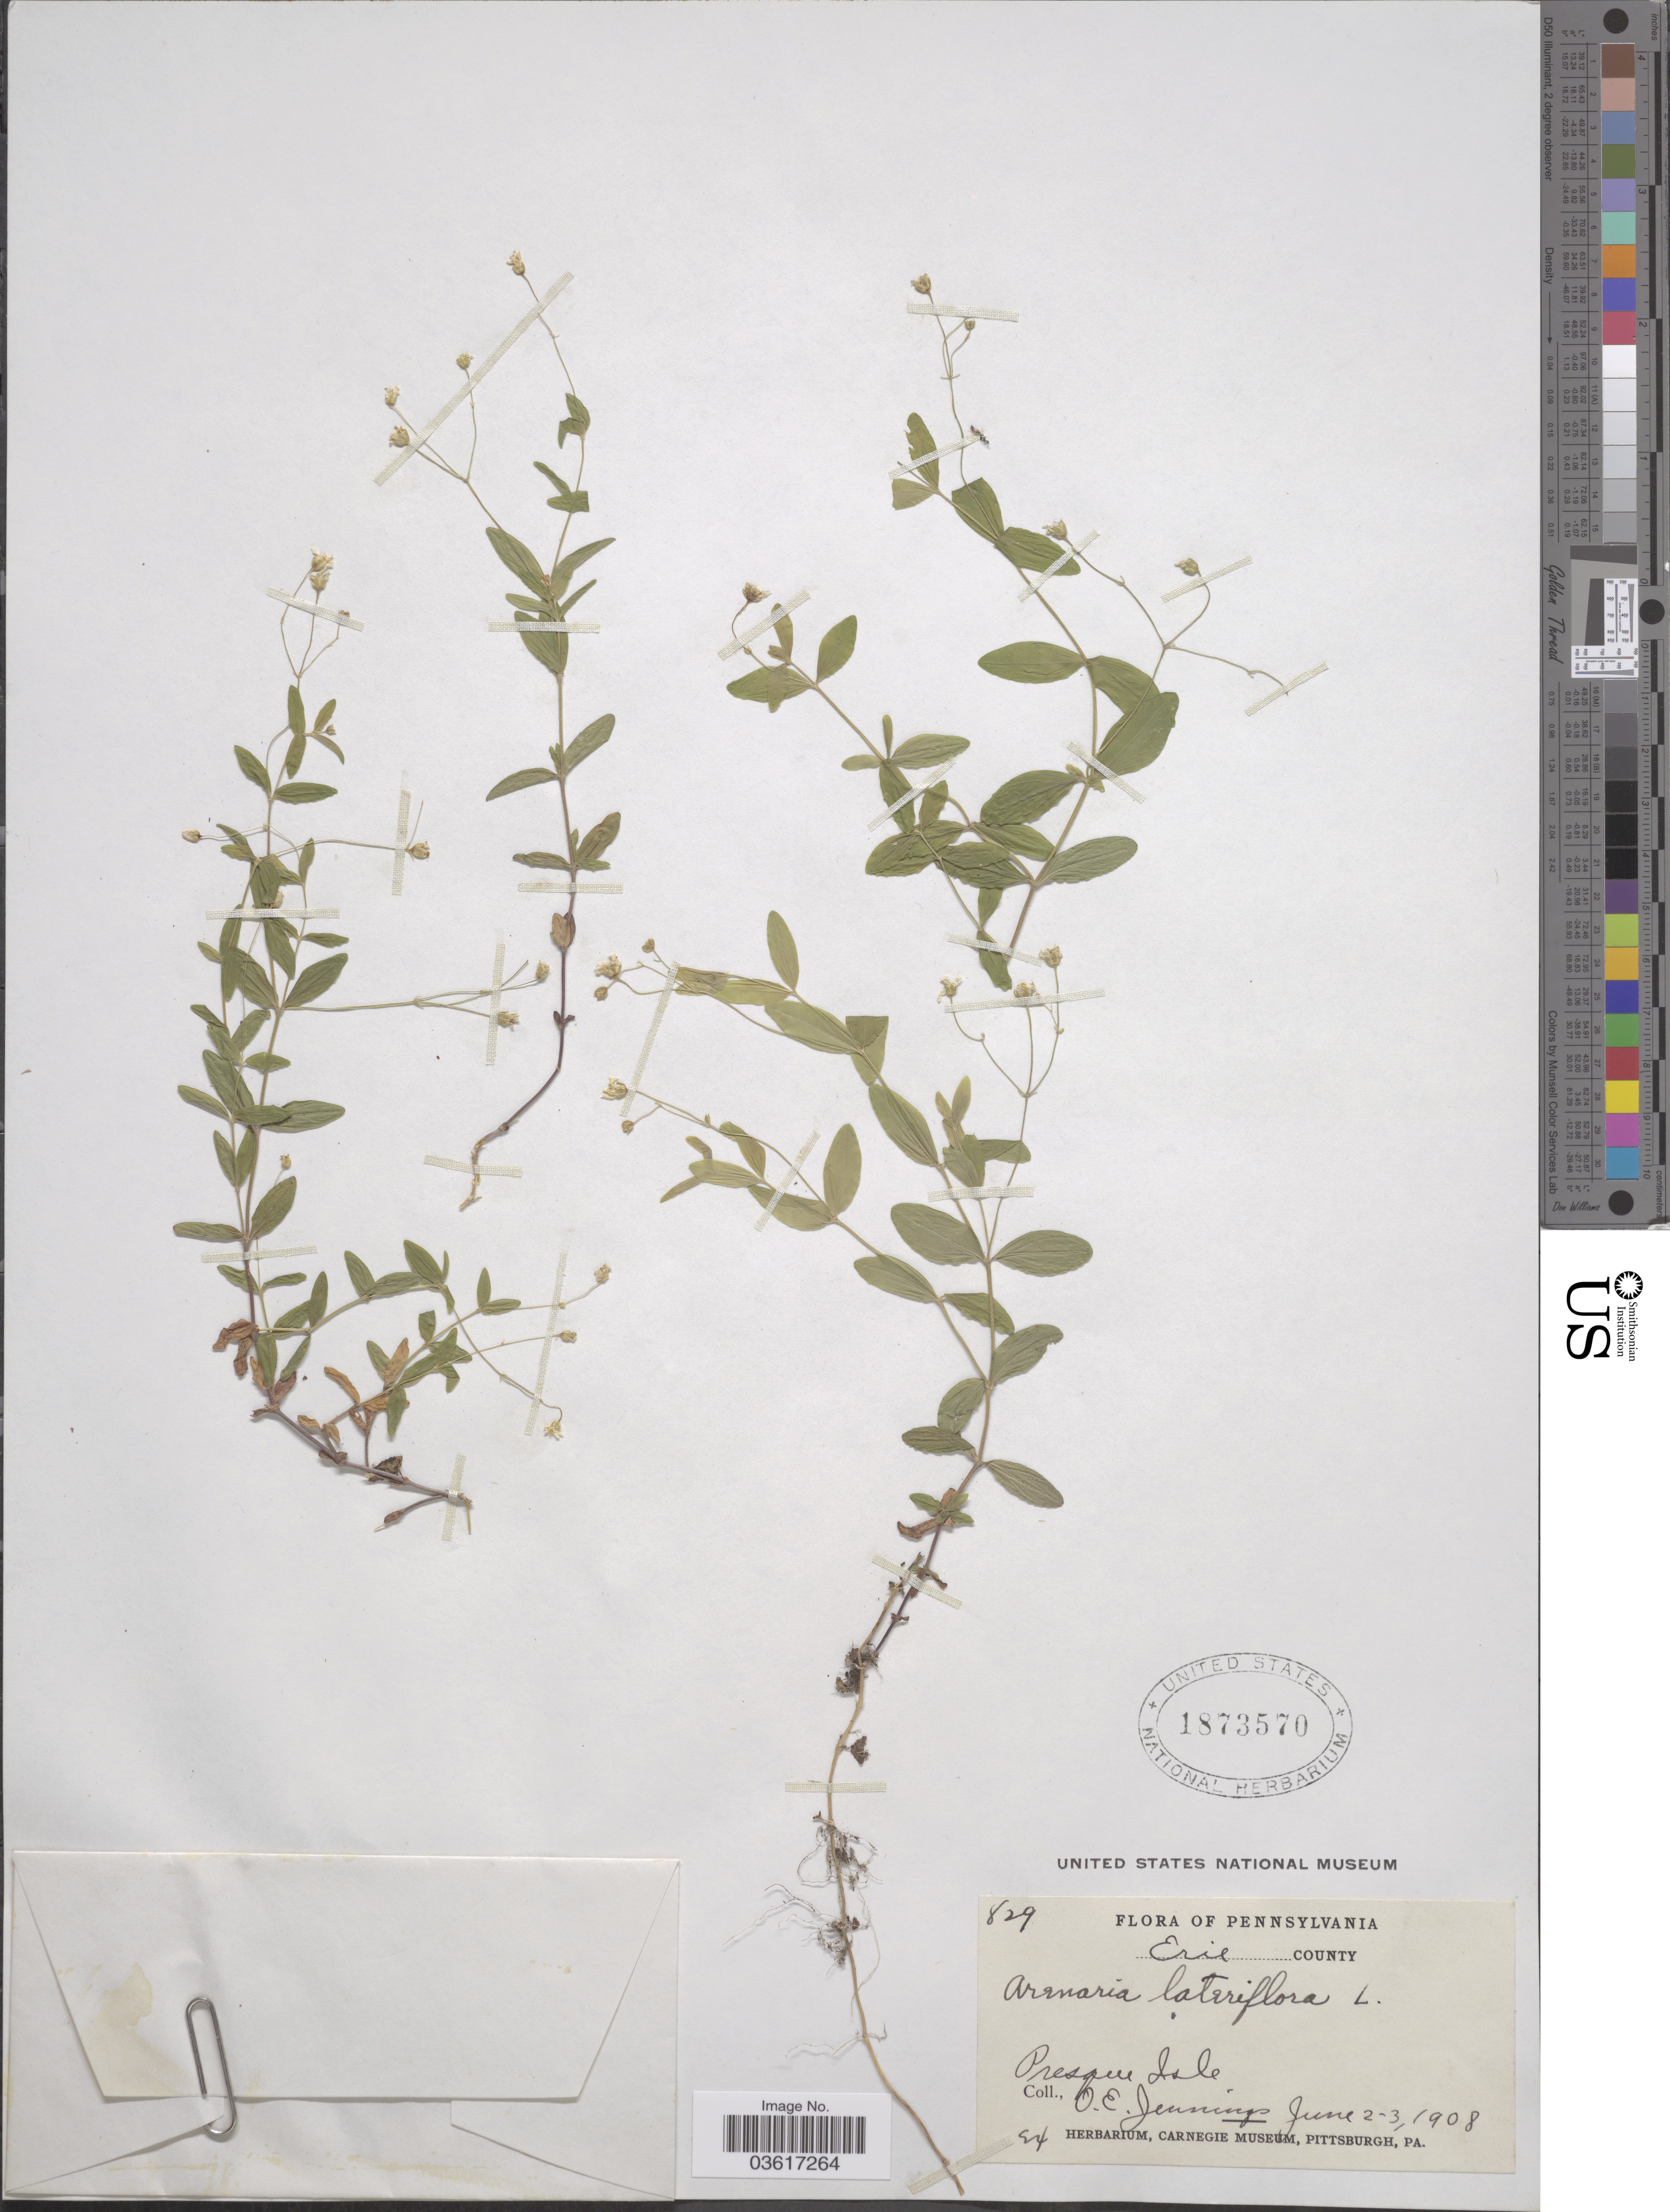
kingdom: Plantae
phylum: Tracheophyta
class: Magnoliopsida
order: Caryophyllales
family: Caryophyllaceae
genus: Moehringia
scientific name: Moehringia lateriflora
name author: (L.) Fenzl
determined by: Strong, Mark T., (BOT), Smithsonian Institution - National Museum of Natural History (UNITED STATES)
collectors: O. E. Jennings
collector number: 829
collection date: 1908-06-02/1908-06-03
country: United States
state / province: Pennsylvania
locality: Erie County. Presque Isle.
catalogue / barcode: US 1873570